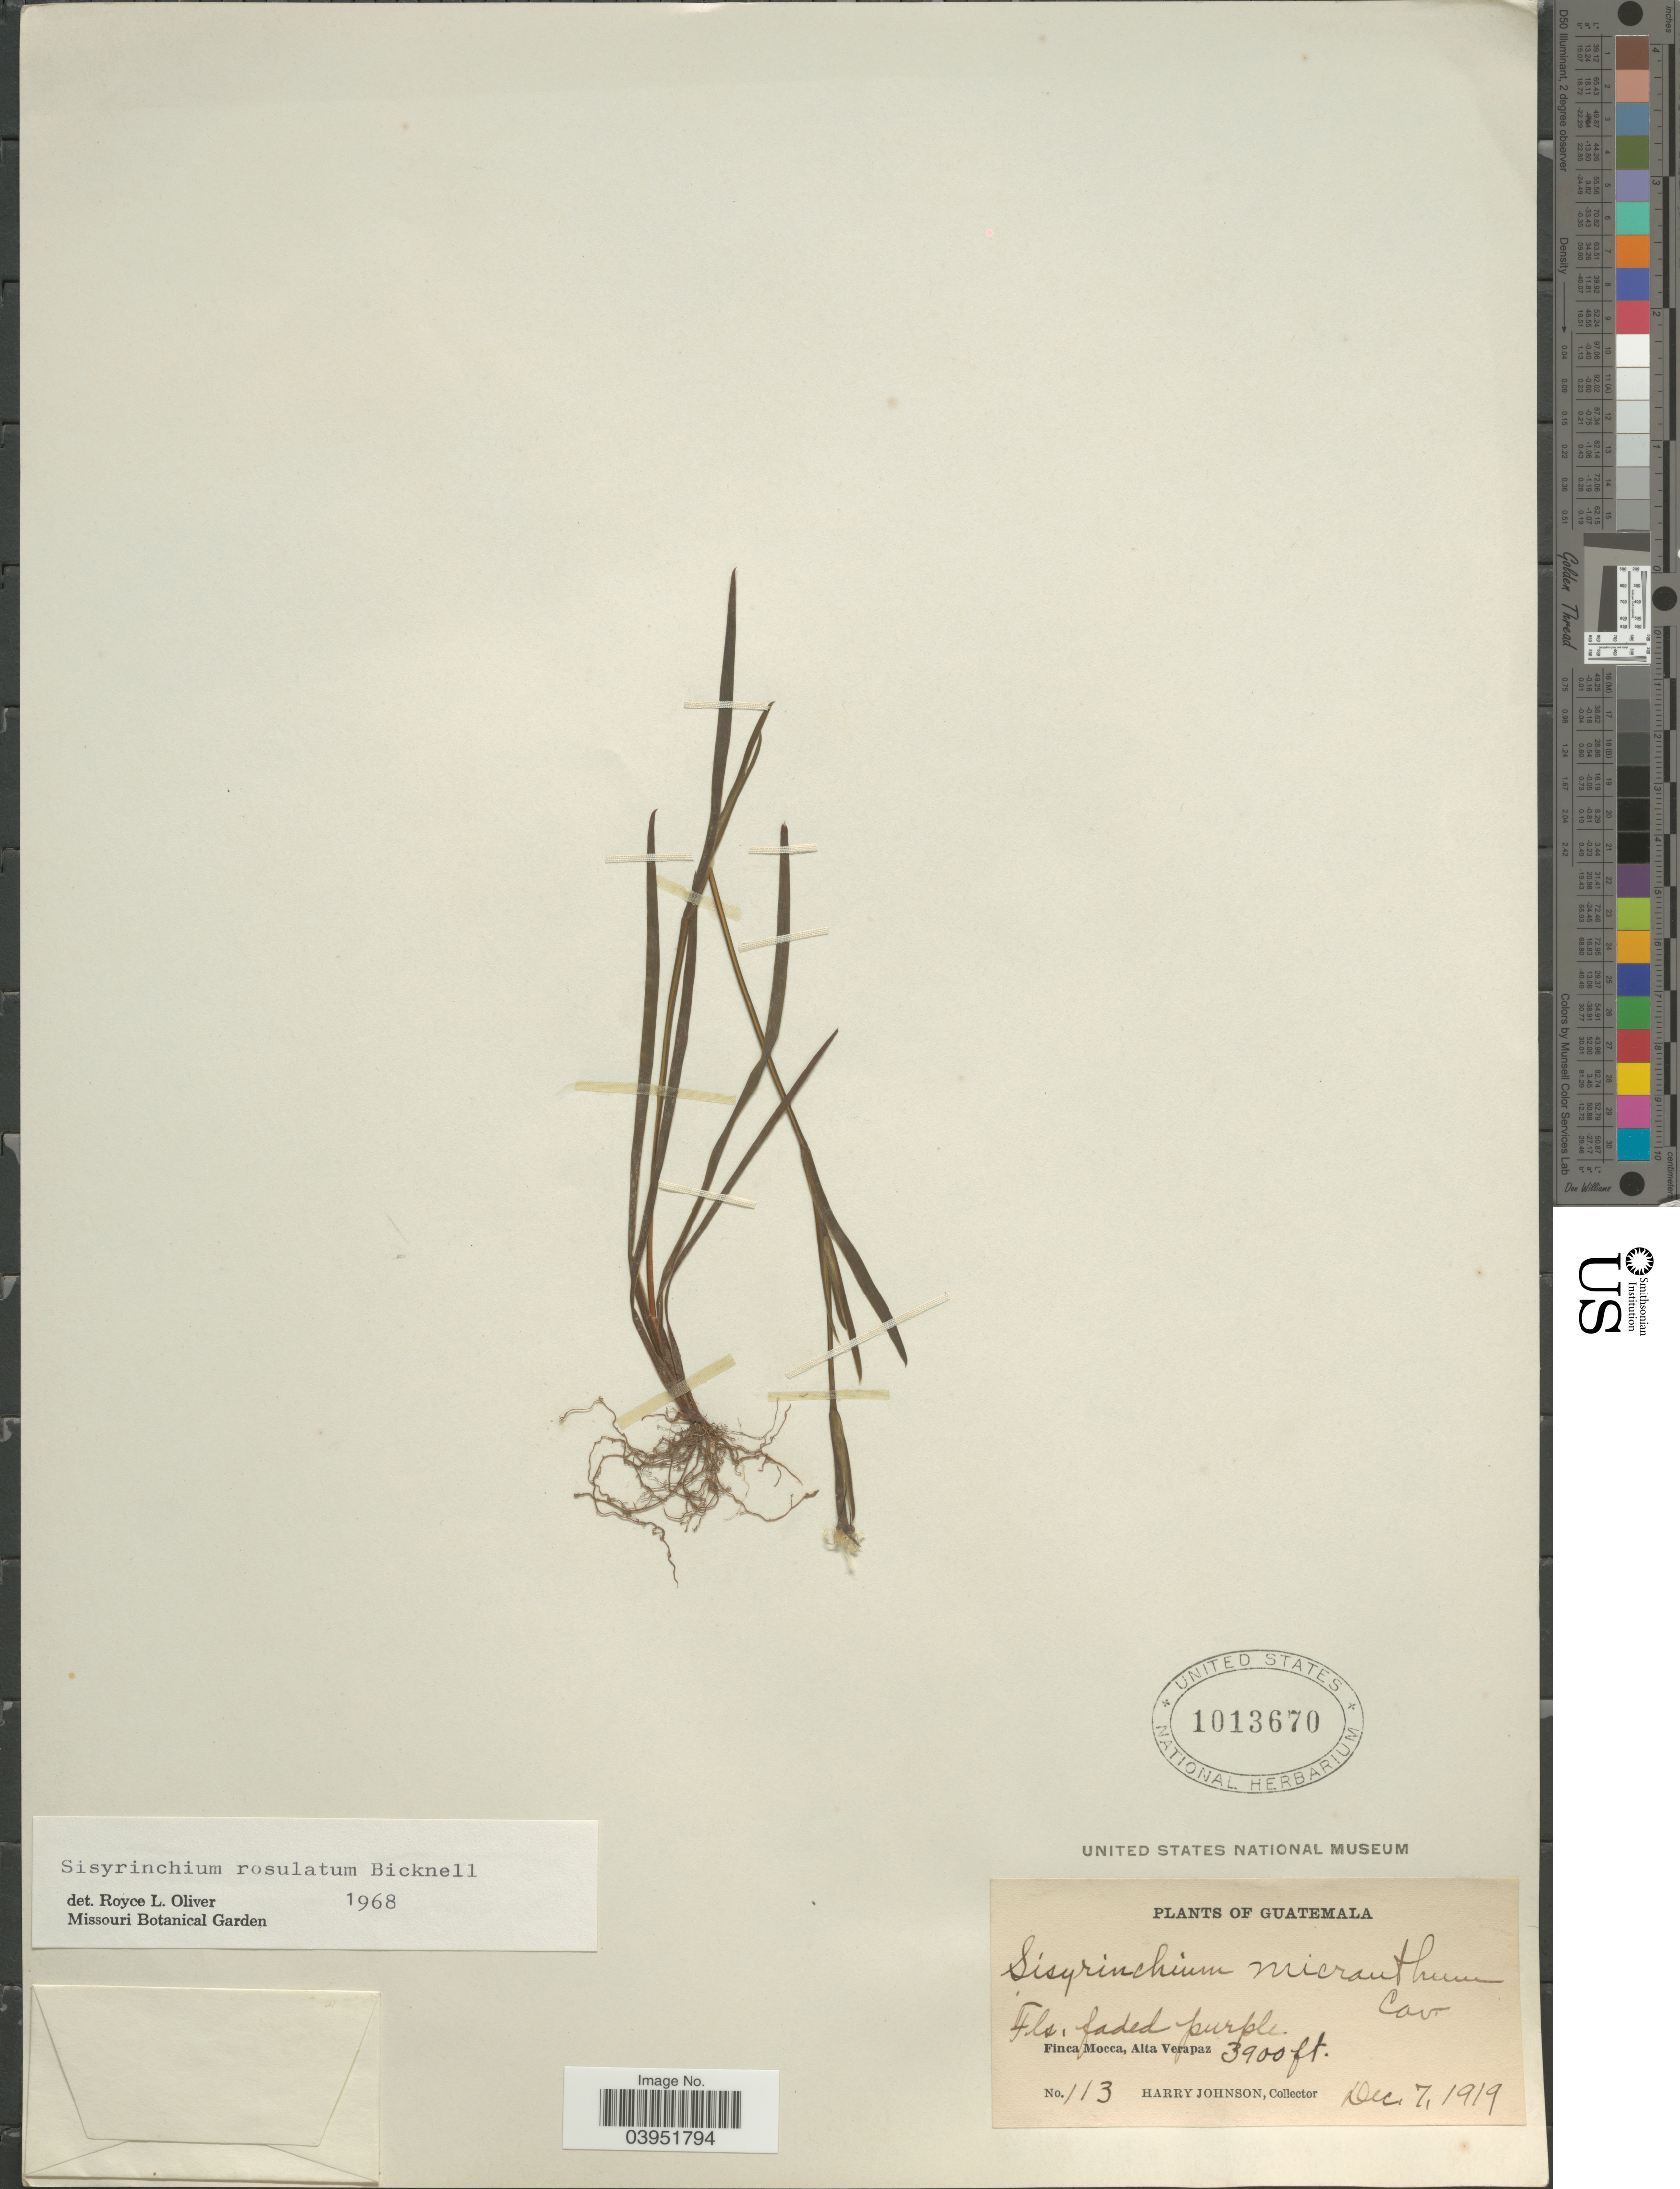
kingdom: Plantae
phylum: Tracheophyta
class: Liliopsida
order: Asparagales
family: Iridaceae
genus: Sisyrinchium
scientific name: Sisyrinchium rosulatum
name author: E.P. Bicknell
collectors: H. Johnson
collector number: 113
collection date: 1919-12-07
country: Guatemala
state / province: Alta Verapaz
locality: Finca Mocca.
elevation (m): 1189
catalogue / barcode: US 1013670